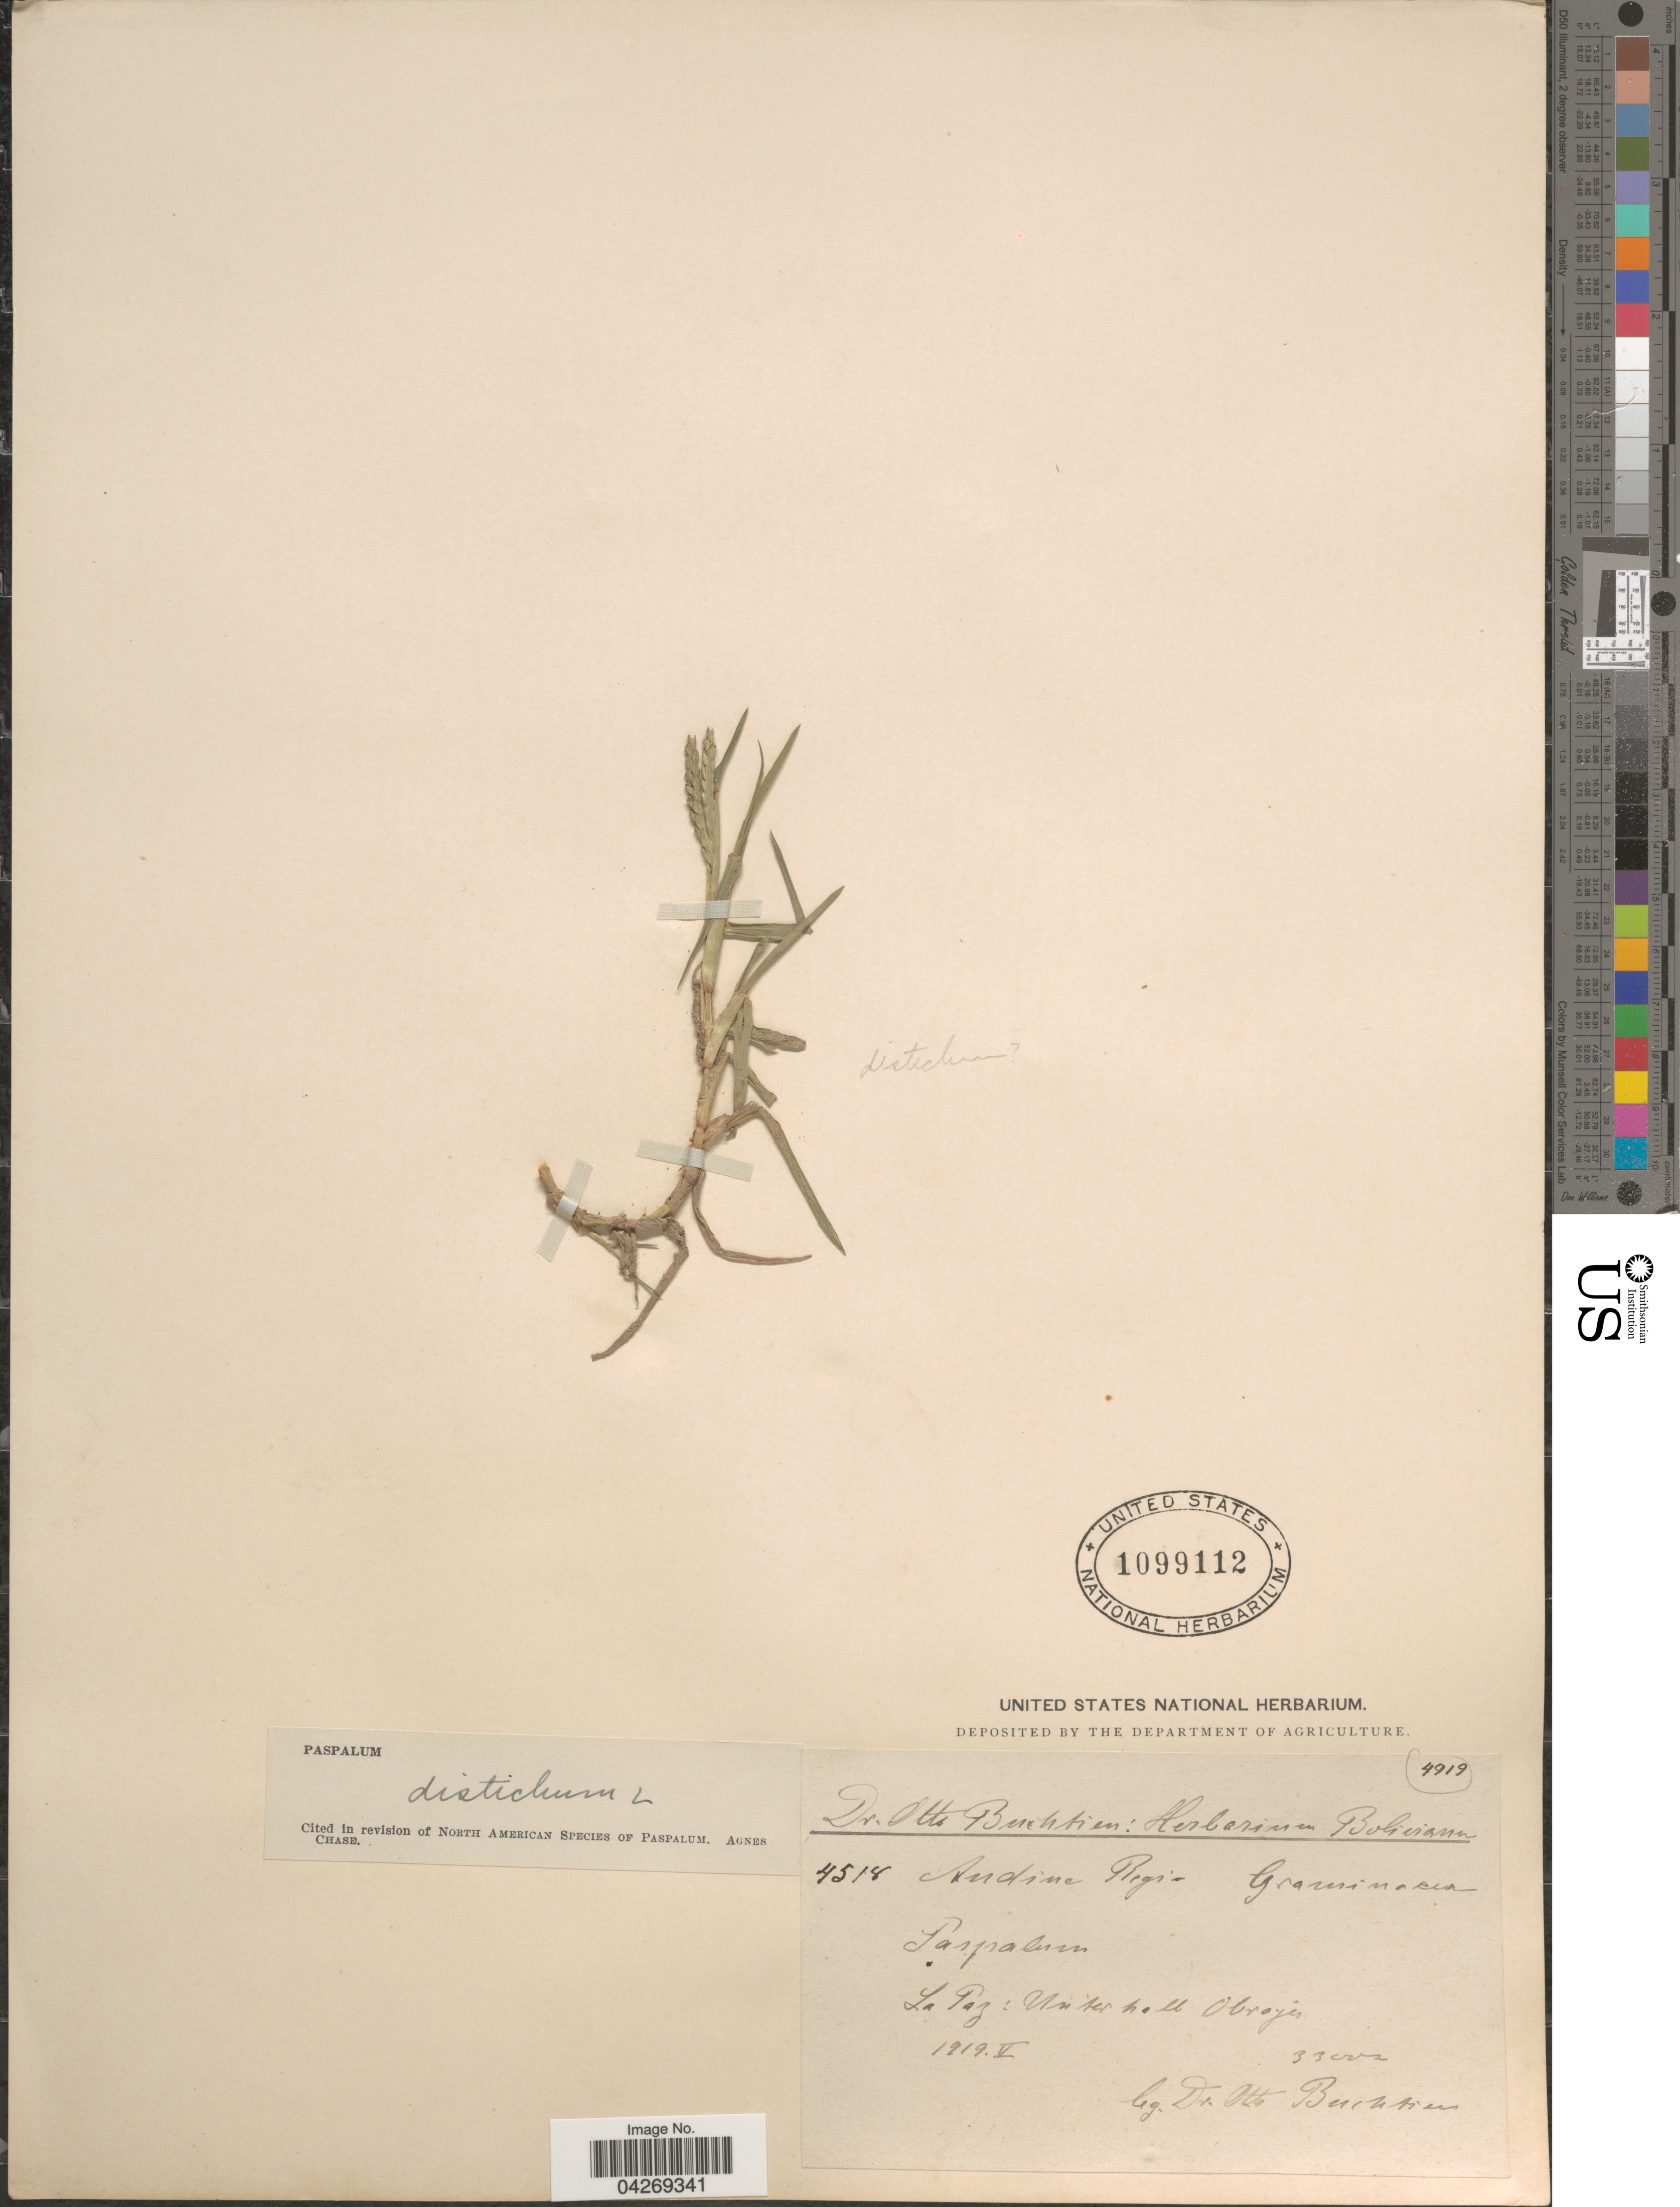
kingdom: Plantae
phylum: Tracheophyta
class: Liliopsida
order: Poales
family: Poaceae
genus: Paspalum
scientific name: Paspalum distichum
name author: L.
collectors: O. Buchtien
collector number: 4518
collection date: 1919-05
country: Bolivia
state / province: La Paz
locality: La Paz: Unterhalb Obrojes.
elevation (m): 3300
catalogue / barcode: US 1099112